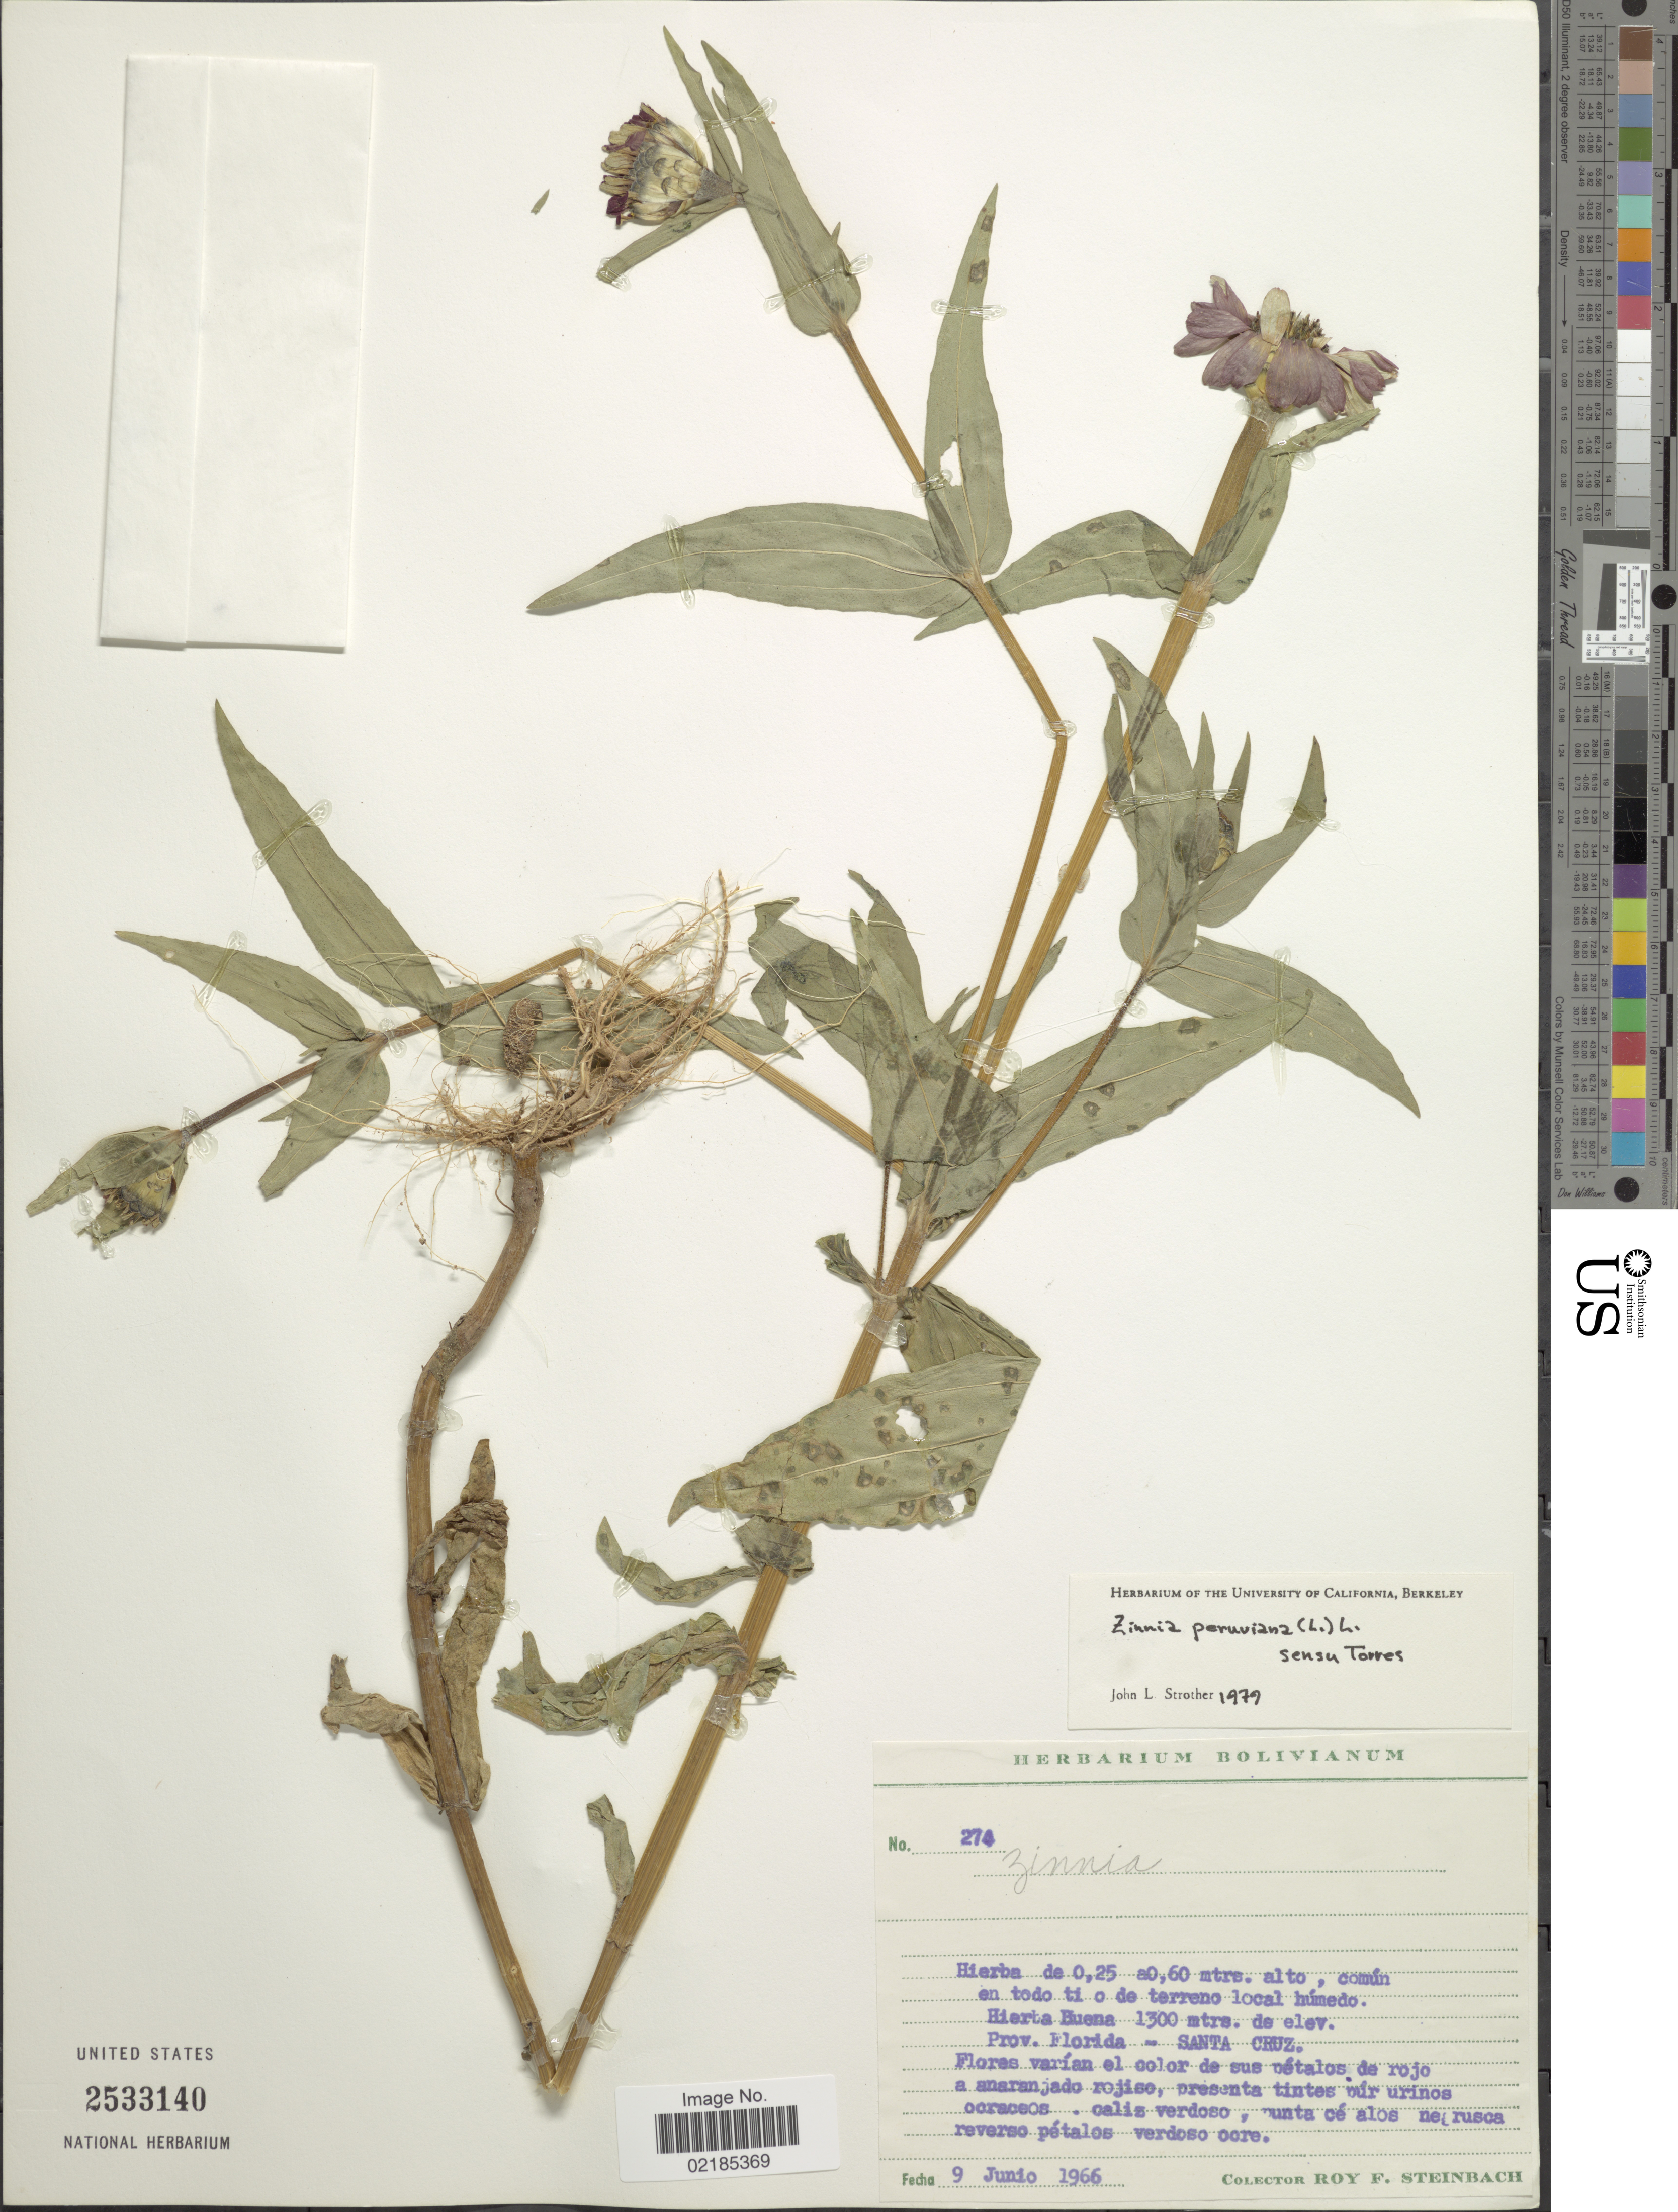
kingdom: Plantae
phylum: Tracheophyta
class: Magnoliopsida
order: Asterales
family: Asteraceae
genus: Zinnia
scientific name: Zinnia multiflora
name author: L.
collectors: R. F. Steinbach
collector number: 274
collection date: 1966-06-09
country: Bolivia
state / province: Santa Cruz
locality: Prov. Florida.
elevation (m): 1300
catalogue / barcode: US 2533140